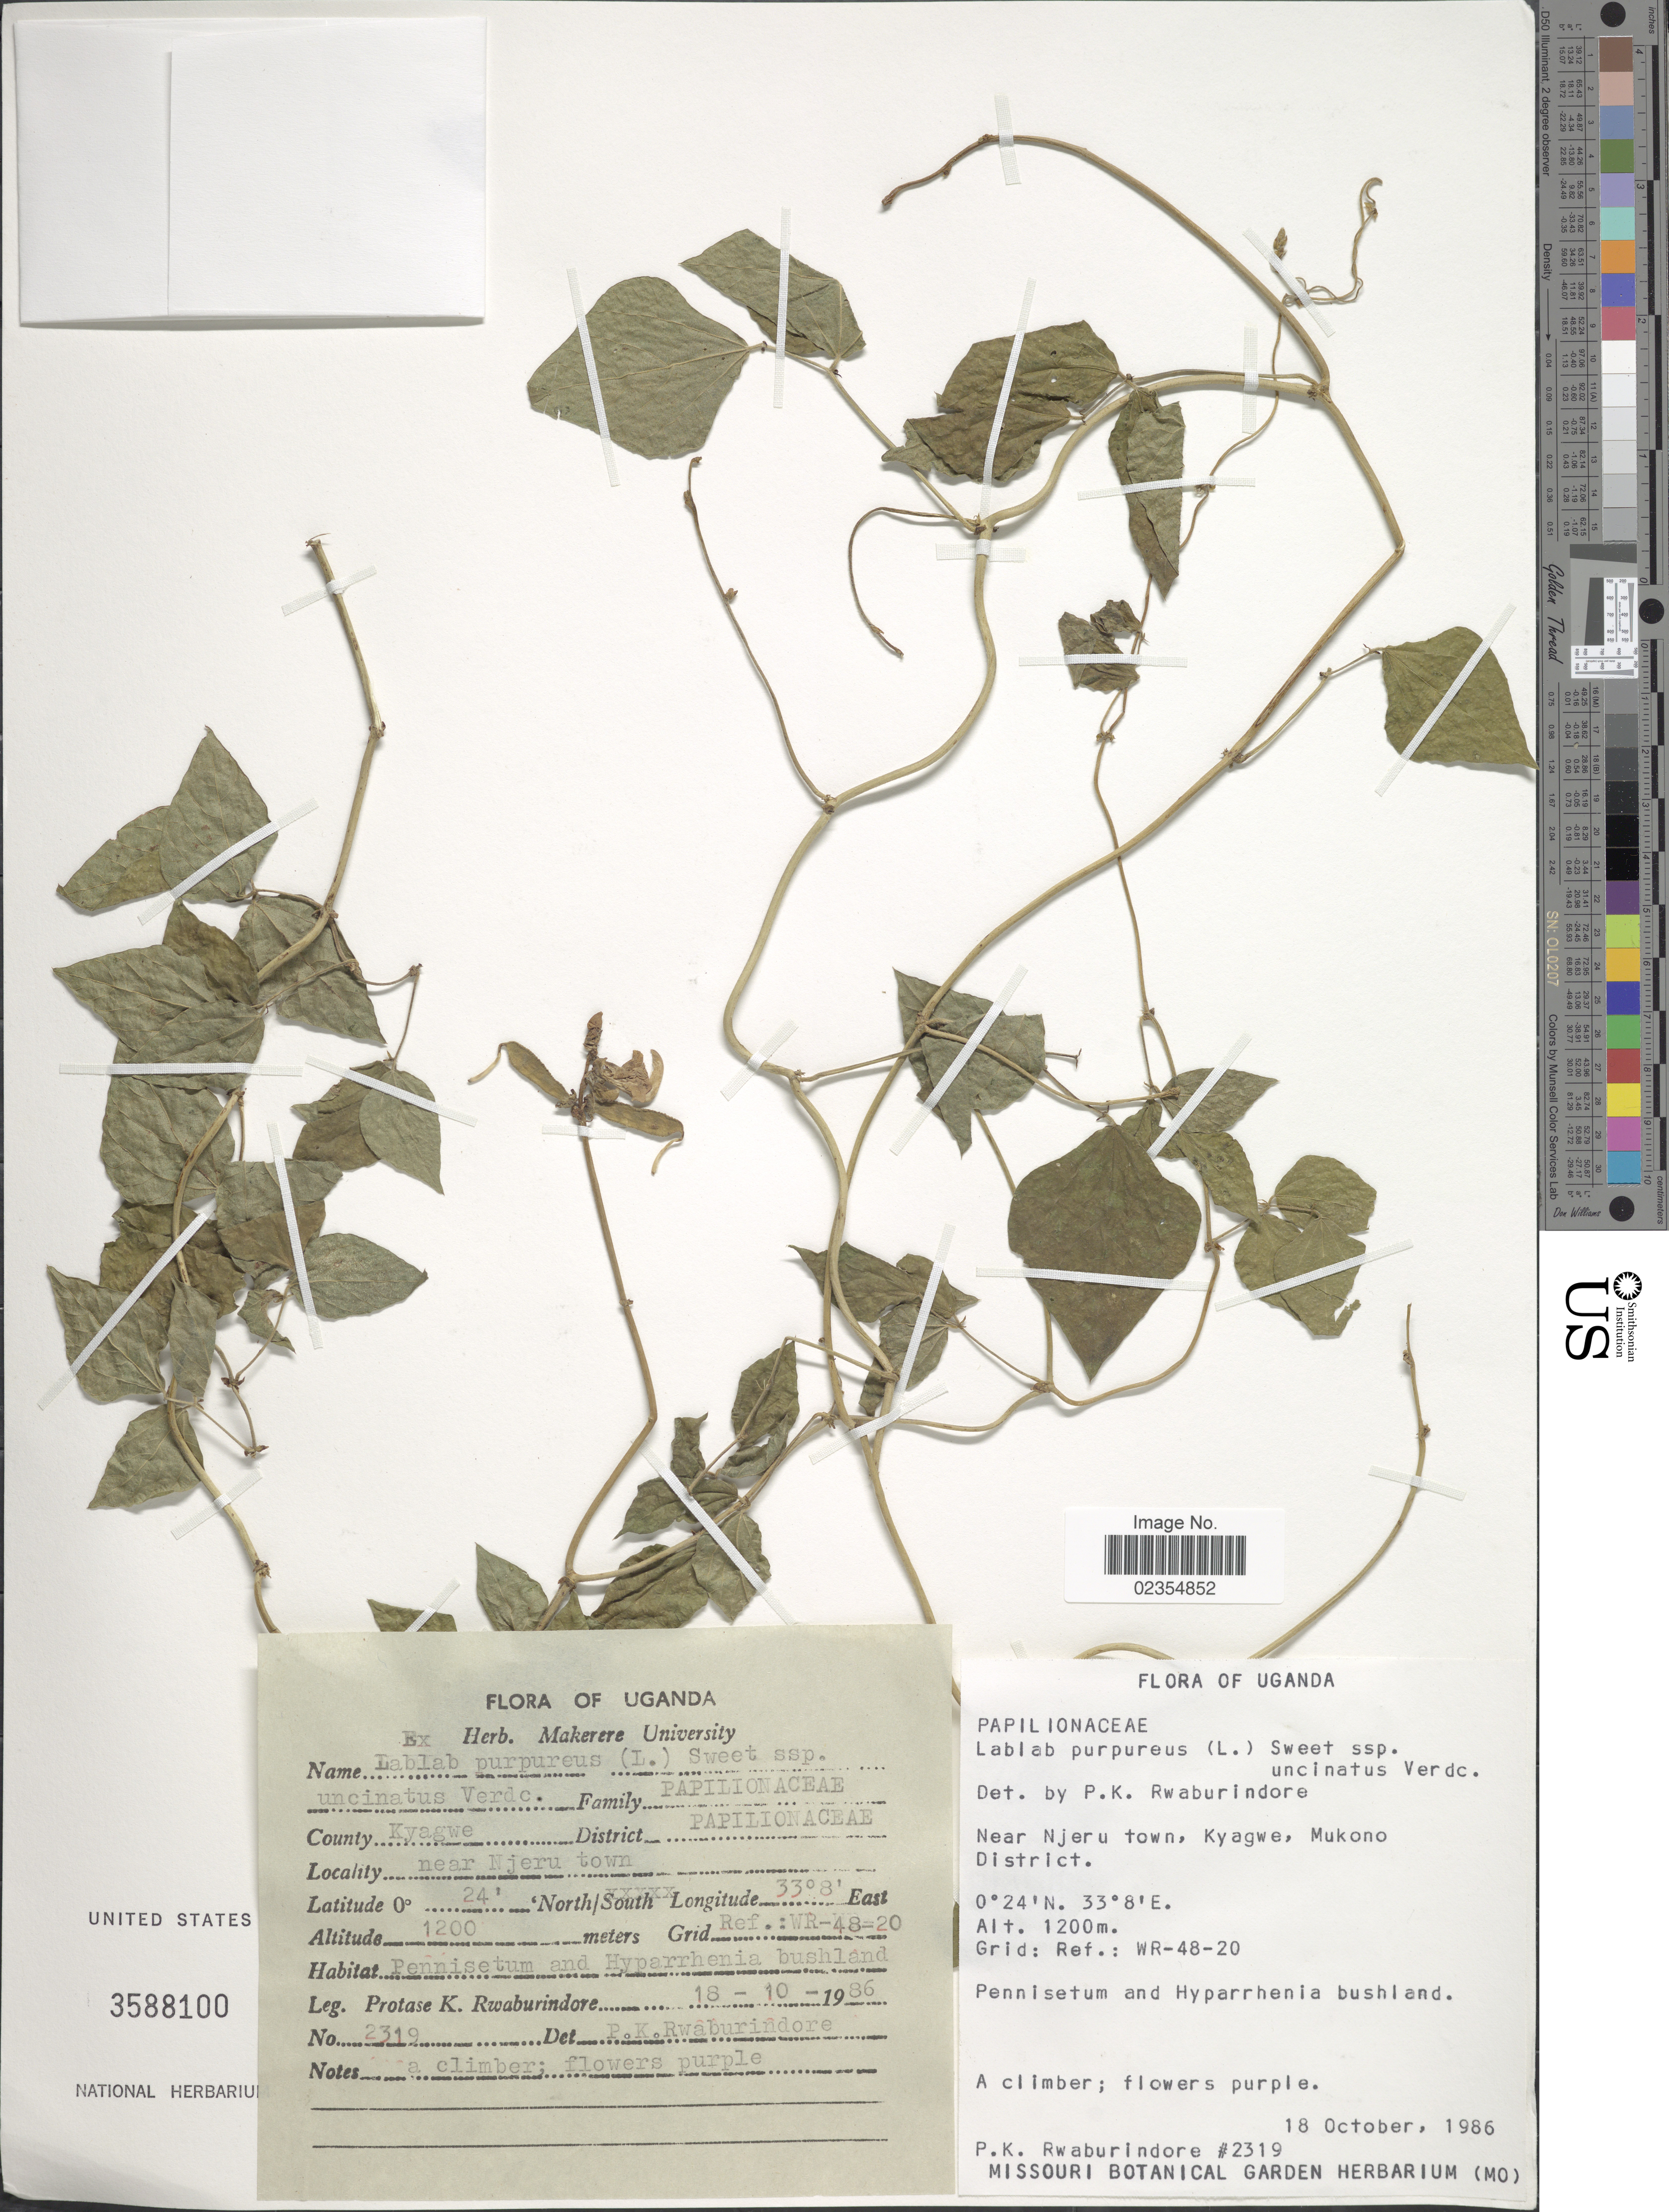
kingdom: Plantae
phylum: Tracheophyta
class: Magnoliopsida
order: Fabales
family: Fabaceae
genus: Lablab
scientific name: Lablab purpureus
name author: (L.) Sweet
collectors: P. Rwaburindore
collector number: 2319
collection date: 1986-10-18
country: Uganda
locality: County Kyagwe, District Papilionaceae, near Njeru town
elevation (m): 1200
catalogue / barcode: US 3588100